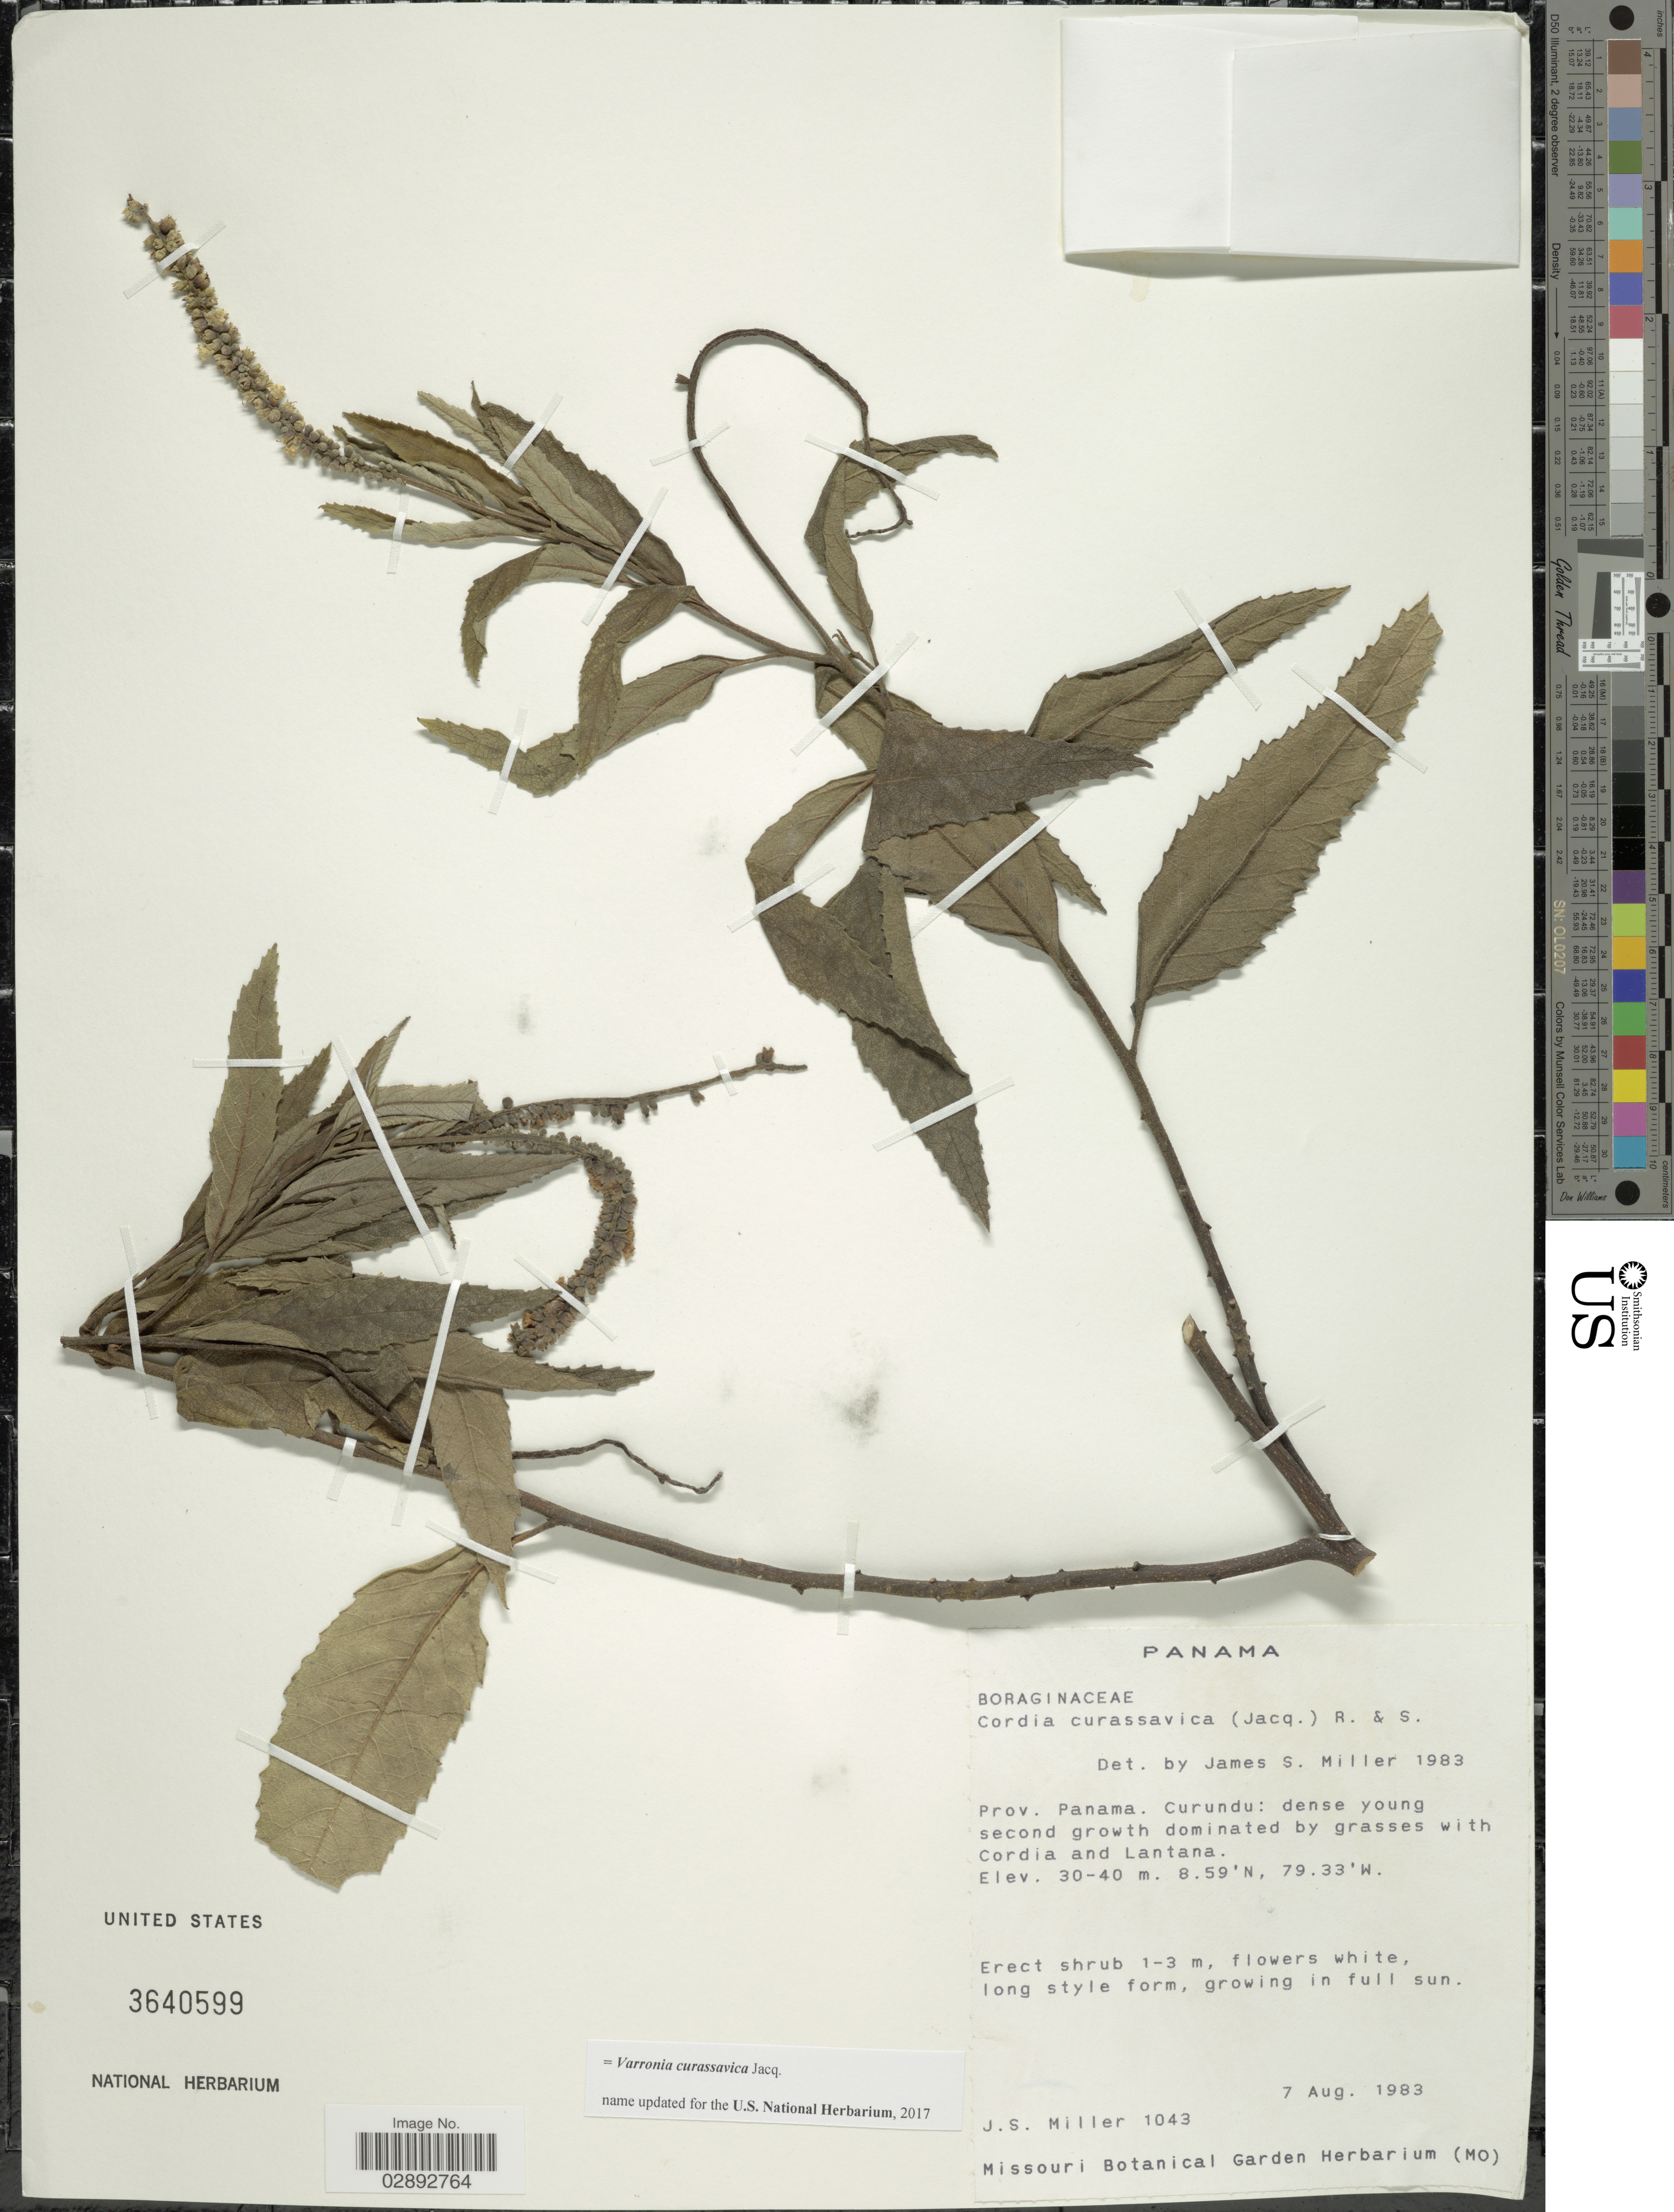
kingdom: Plantae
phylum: Tracheophyta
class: Magnoliopsida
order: Boraginales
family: Cordiaceae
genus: Varronia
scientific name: Varronia curassavica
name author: Jacq.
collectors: J. S. Miller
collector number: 1043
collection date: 1983-08-07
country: Panama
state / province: Panamá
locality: Prov. Panama. Curundu.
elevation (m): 30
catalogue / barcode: US 3640599